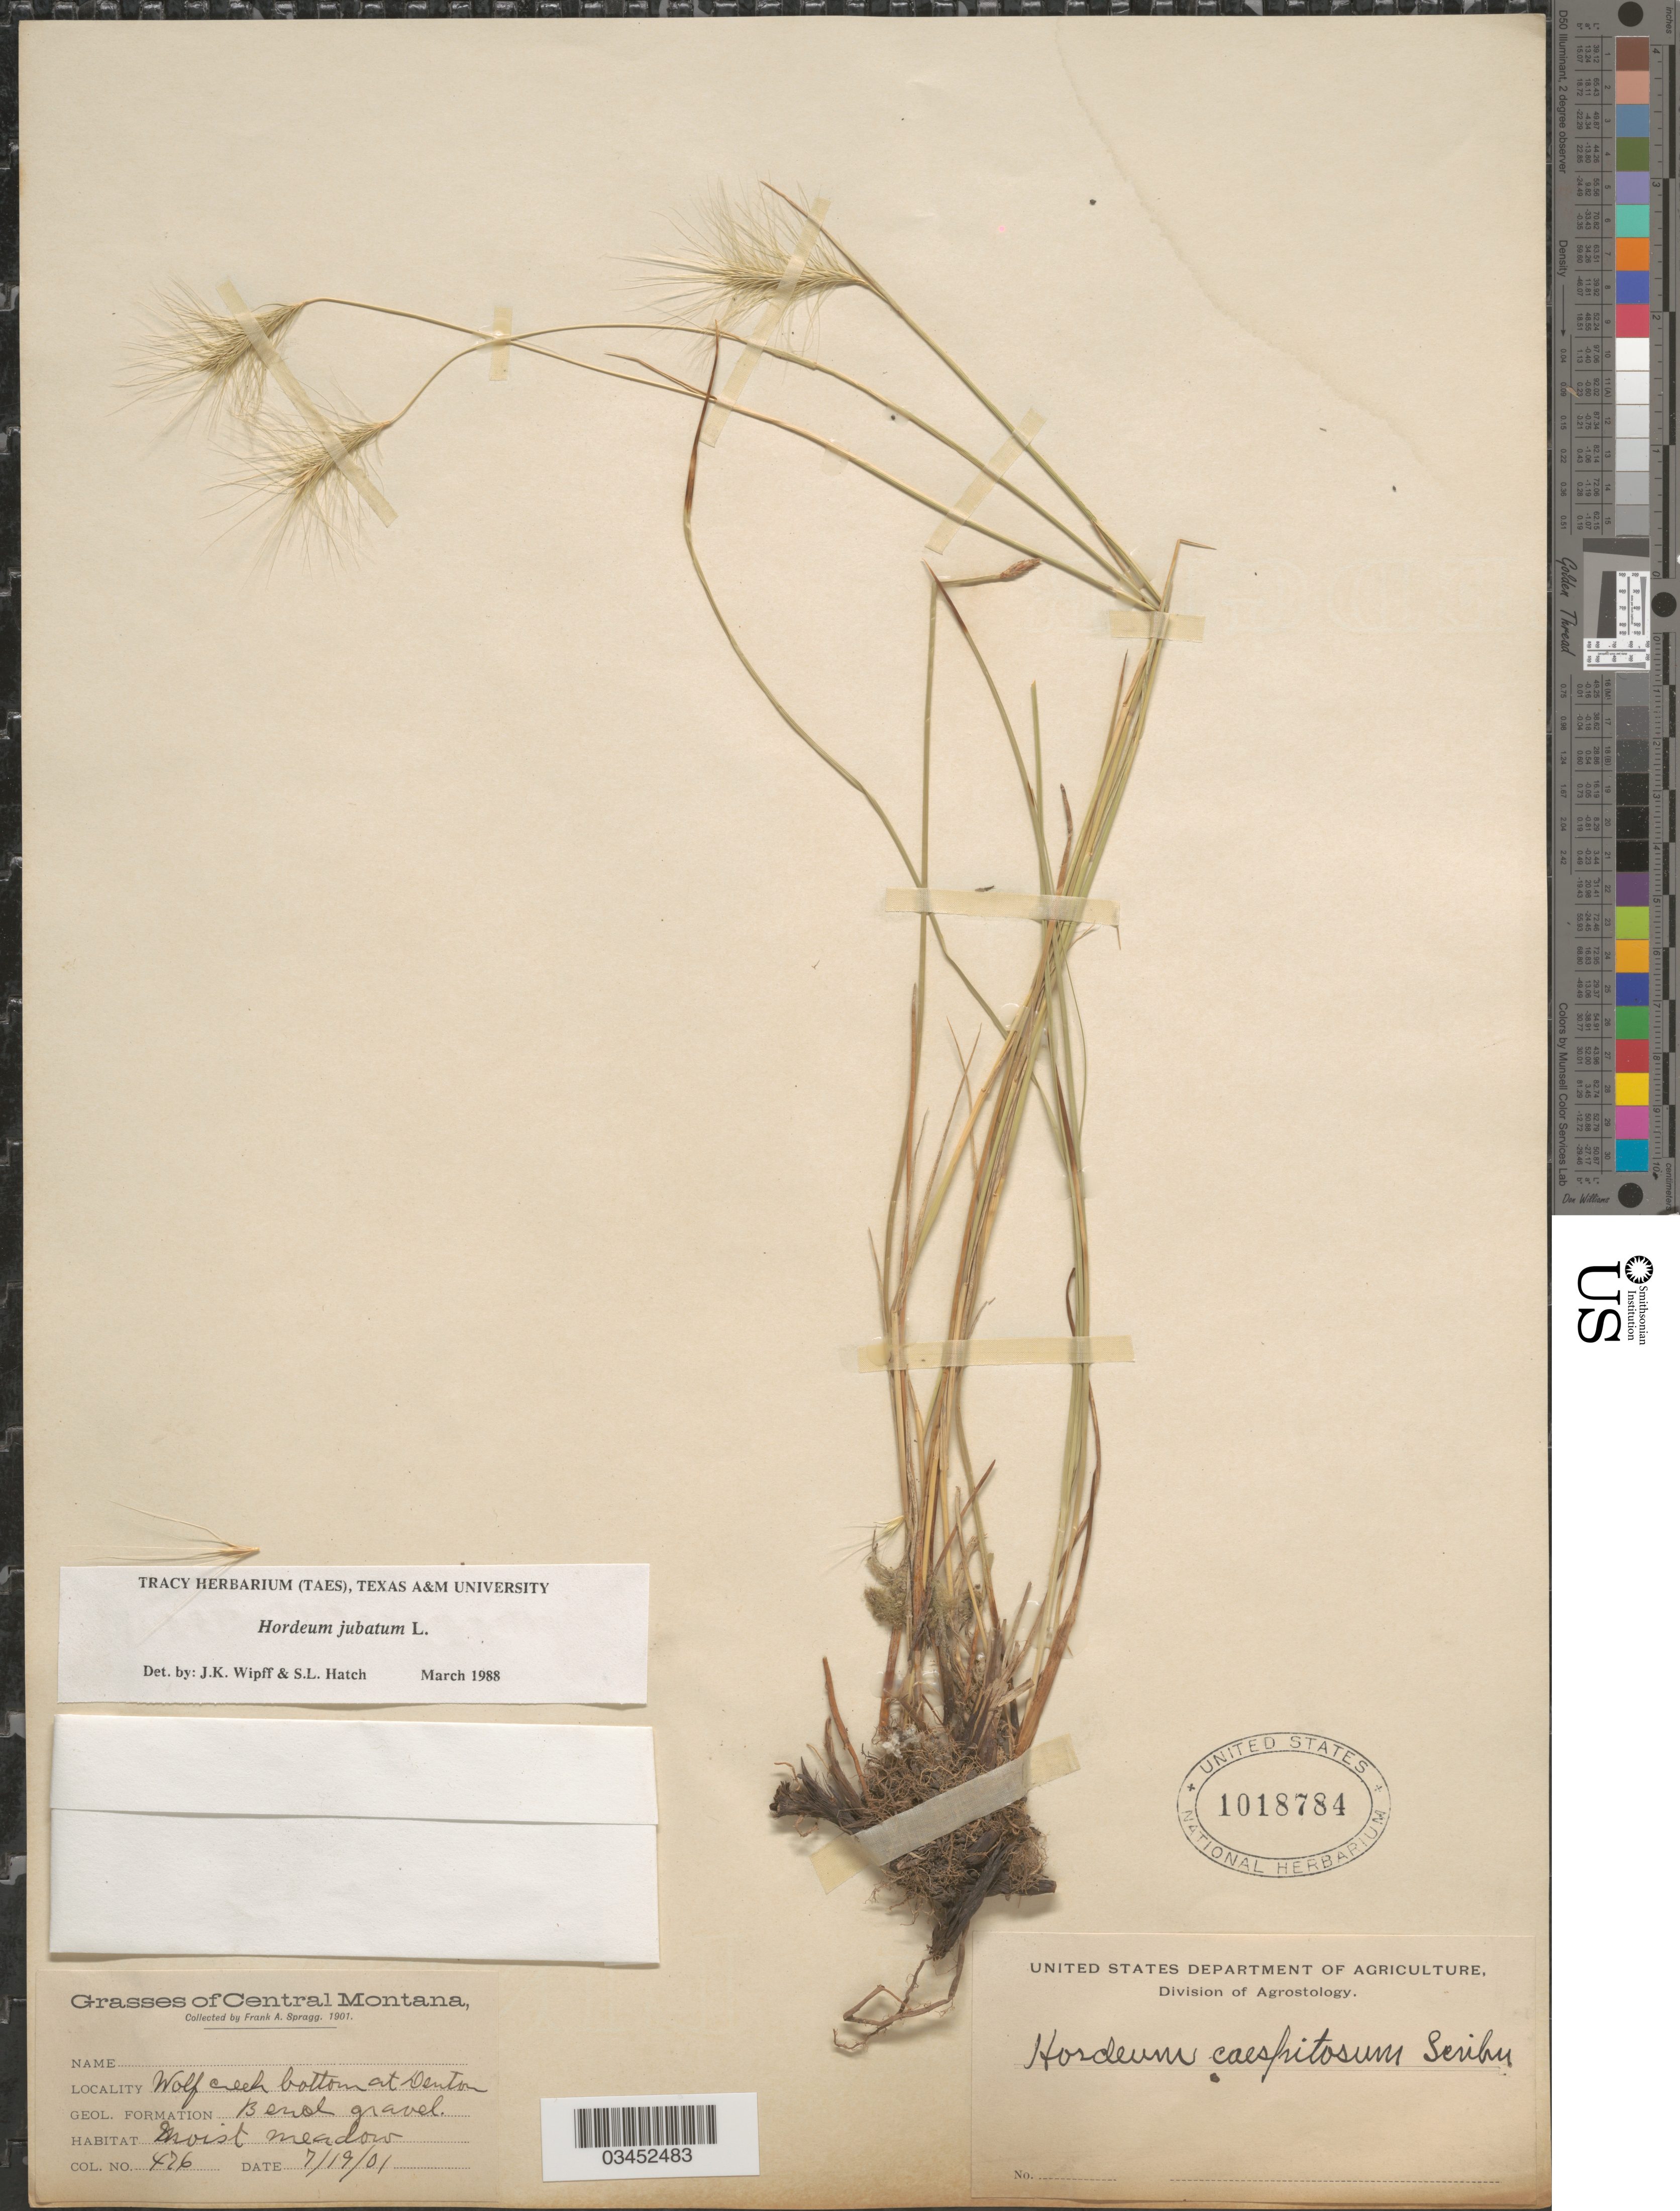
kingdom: Plantae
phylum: Tracheophyta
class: Liliopsida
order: Poales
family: Poaceae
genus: Hordeum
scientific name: Hordeum jubatum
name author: L.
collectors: F. Spragg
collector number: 426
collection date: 1901-07-19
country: United States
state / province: Montana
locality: Central Montana. Wolf creek bottom at Denton.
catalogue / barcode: US 1018784